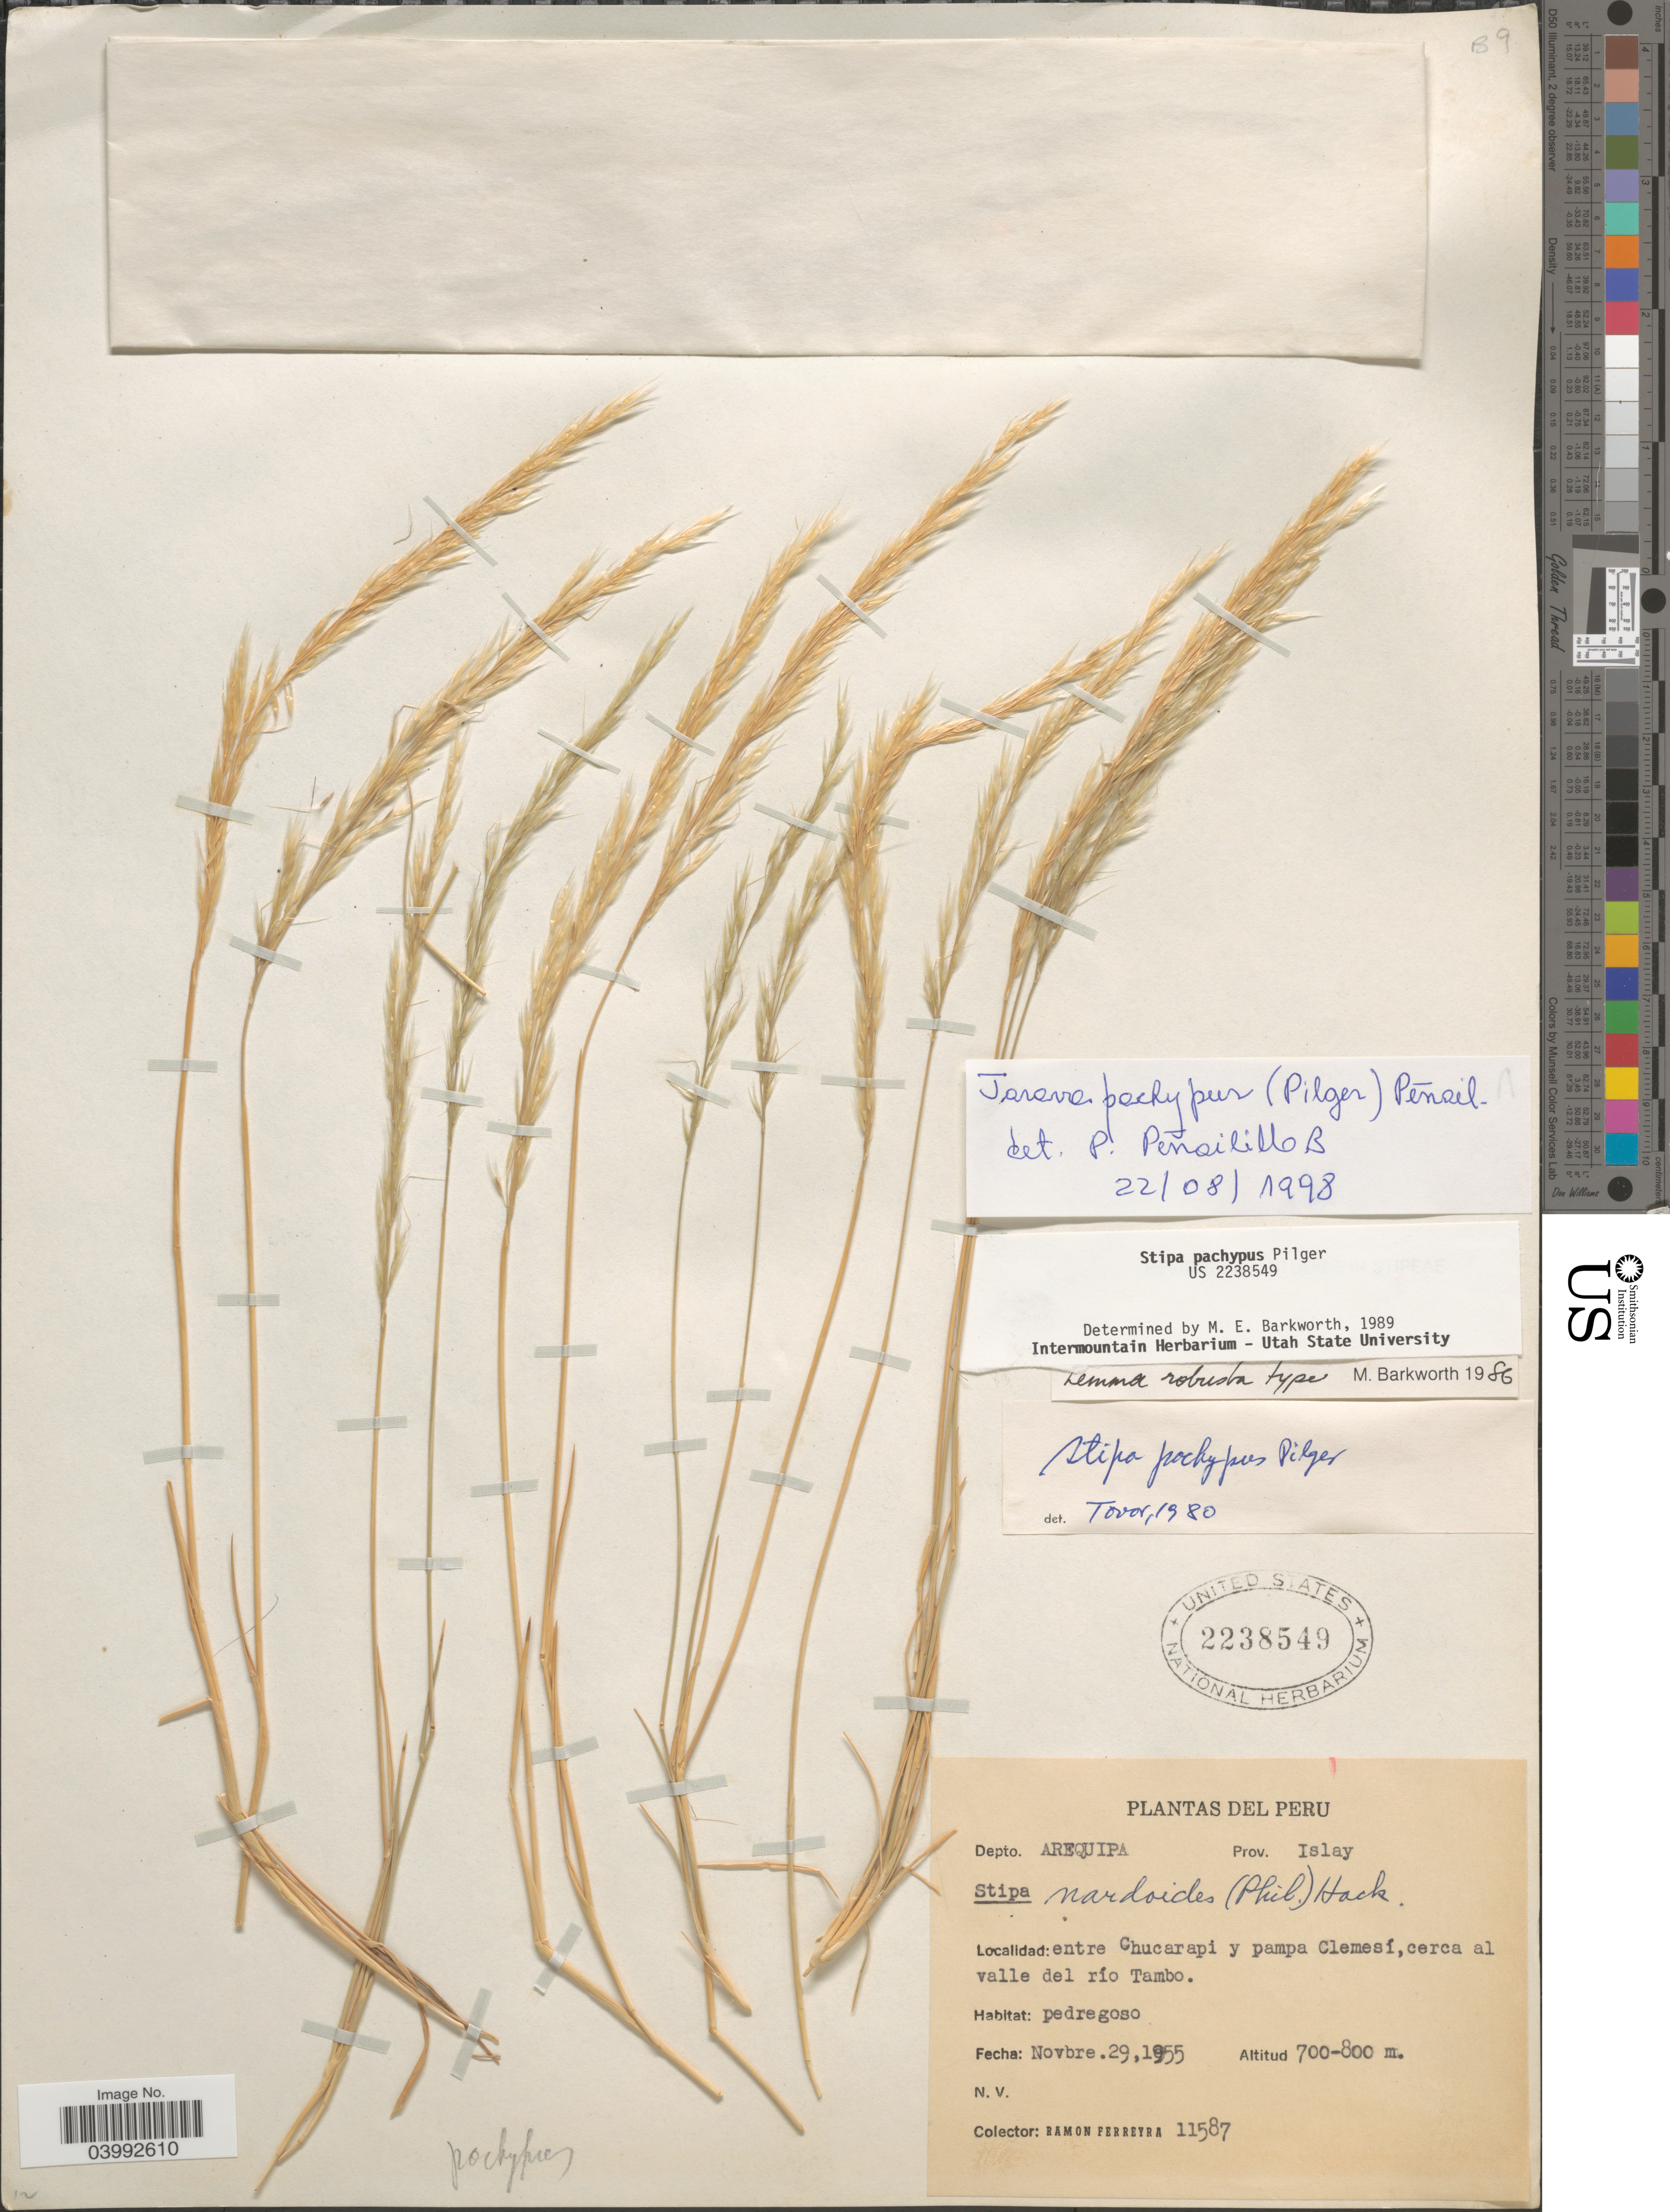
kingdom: Plantae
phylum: Tracheophyta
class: Liliopsida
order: Poales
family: Poaceae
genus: Jarava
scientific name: Jarava pachypus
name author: Pilg.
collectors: R. A. Ferreyra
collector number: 11587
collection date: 1955-11-29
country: Peru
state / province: Arequipa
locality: Depto. Arequipa. Prov. Islay. Entre Chucarapi y pampa Clemesí, cerca al valle del río Tambo.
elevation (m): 700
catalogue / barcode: US 2238549